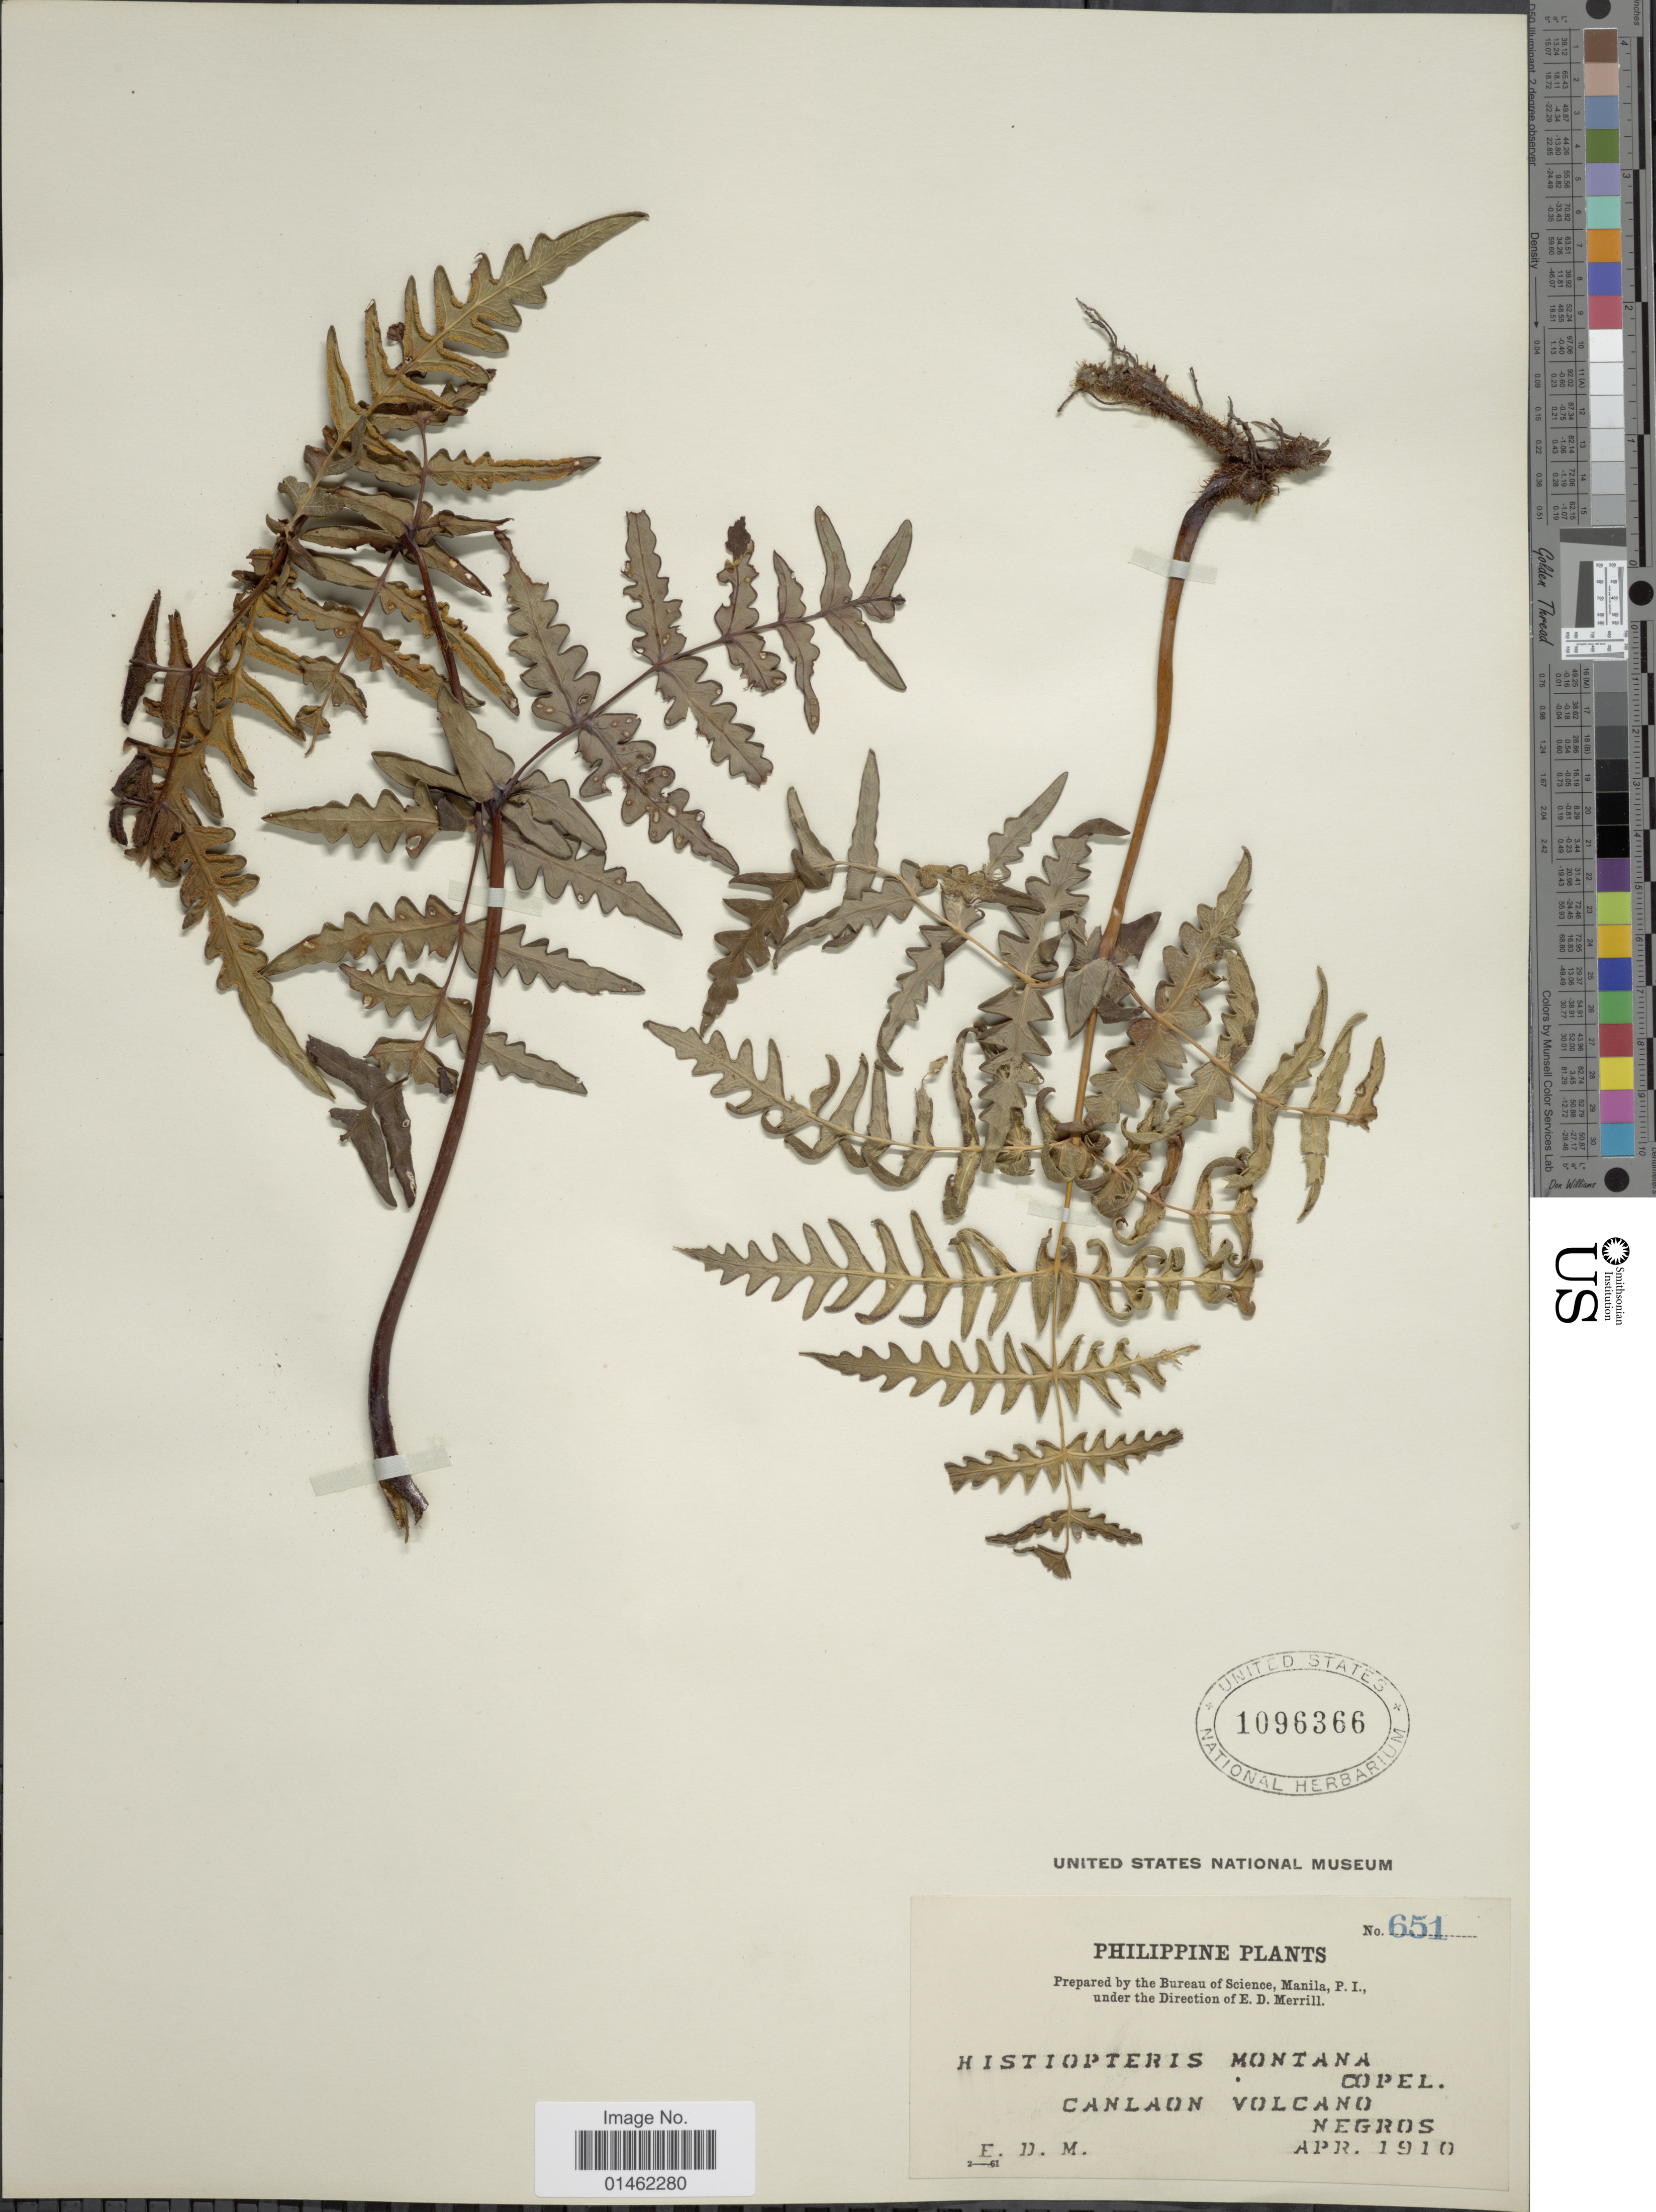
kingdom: Plantae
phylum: Tracheophyta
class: Polypodiopsida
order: Polypodiales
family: Dennstaedtiaceae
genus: Histiopteris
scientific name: Histiopteris montana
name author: Copel.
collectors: E. D. Merrill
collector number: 651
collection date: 1910-04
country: Philippines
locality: Canlaon Volcano Negros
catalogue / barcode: US 1096366